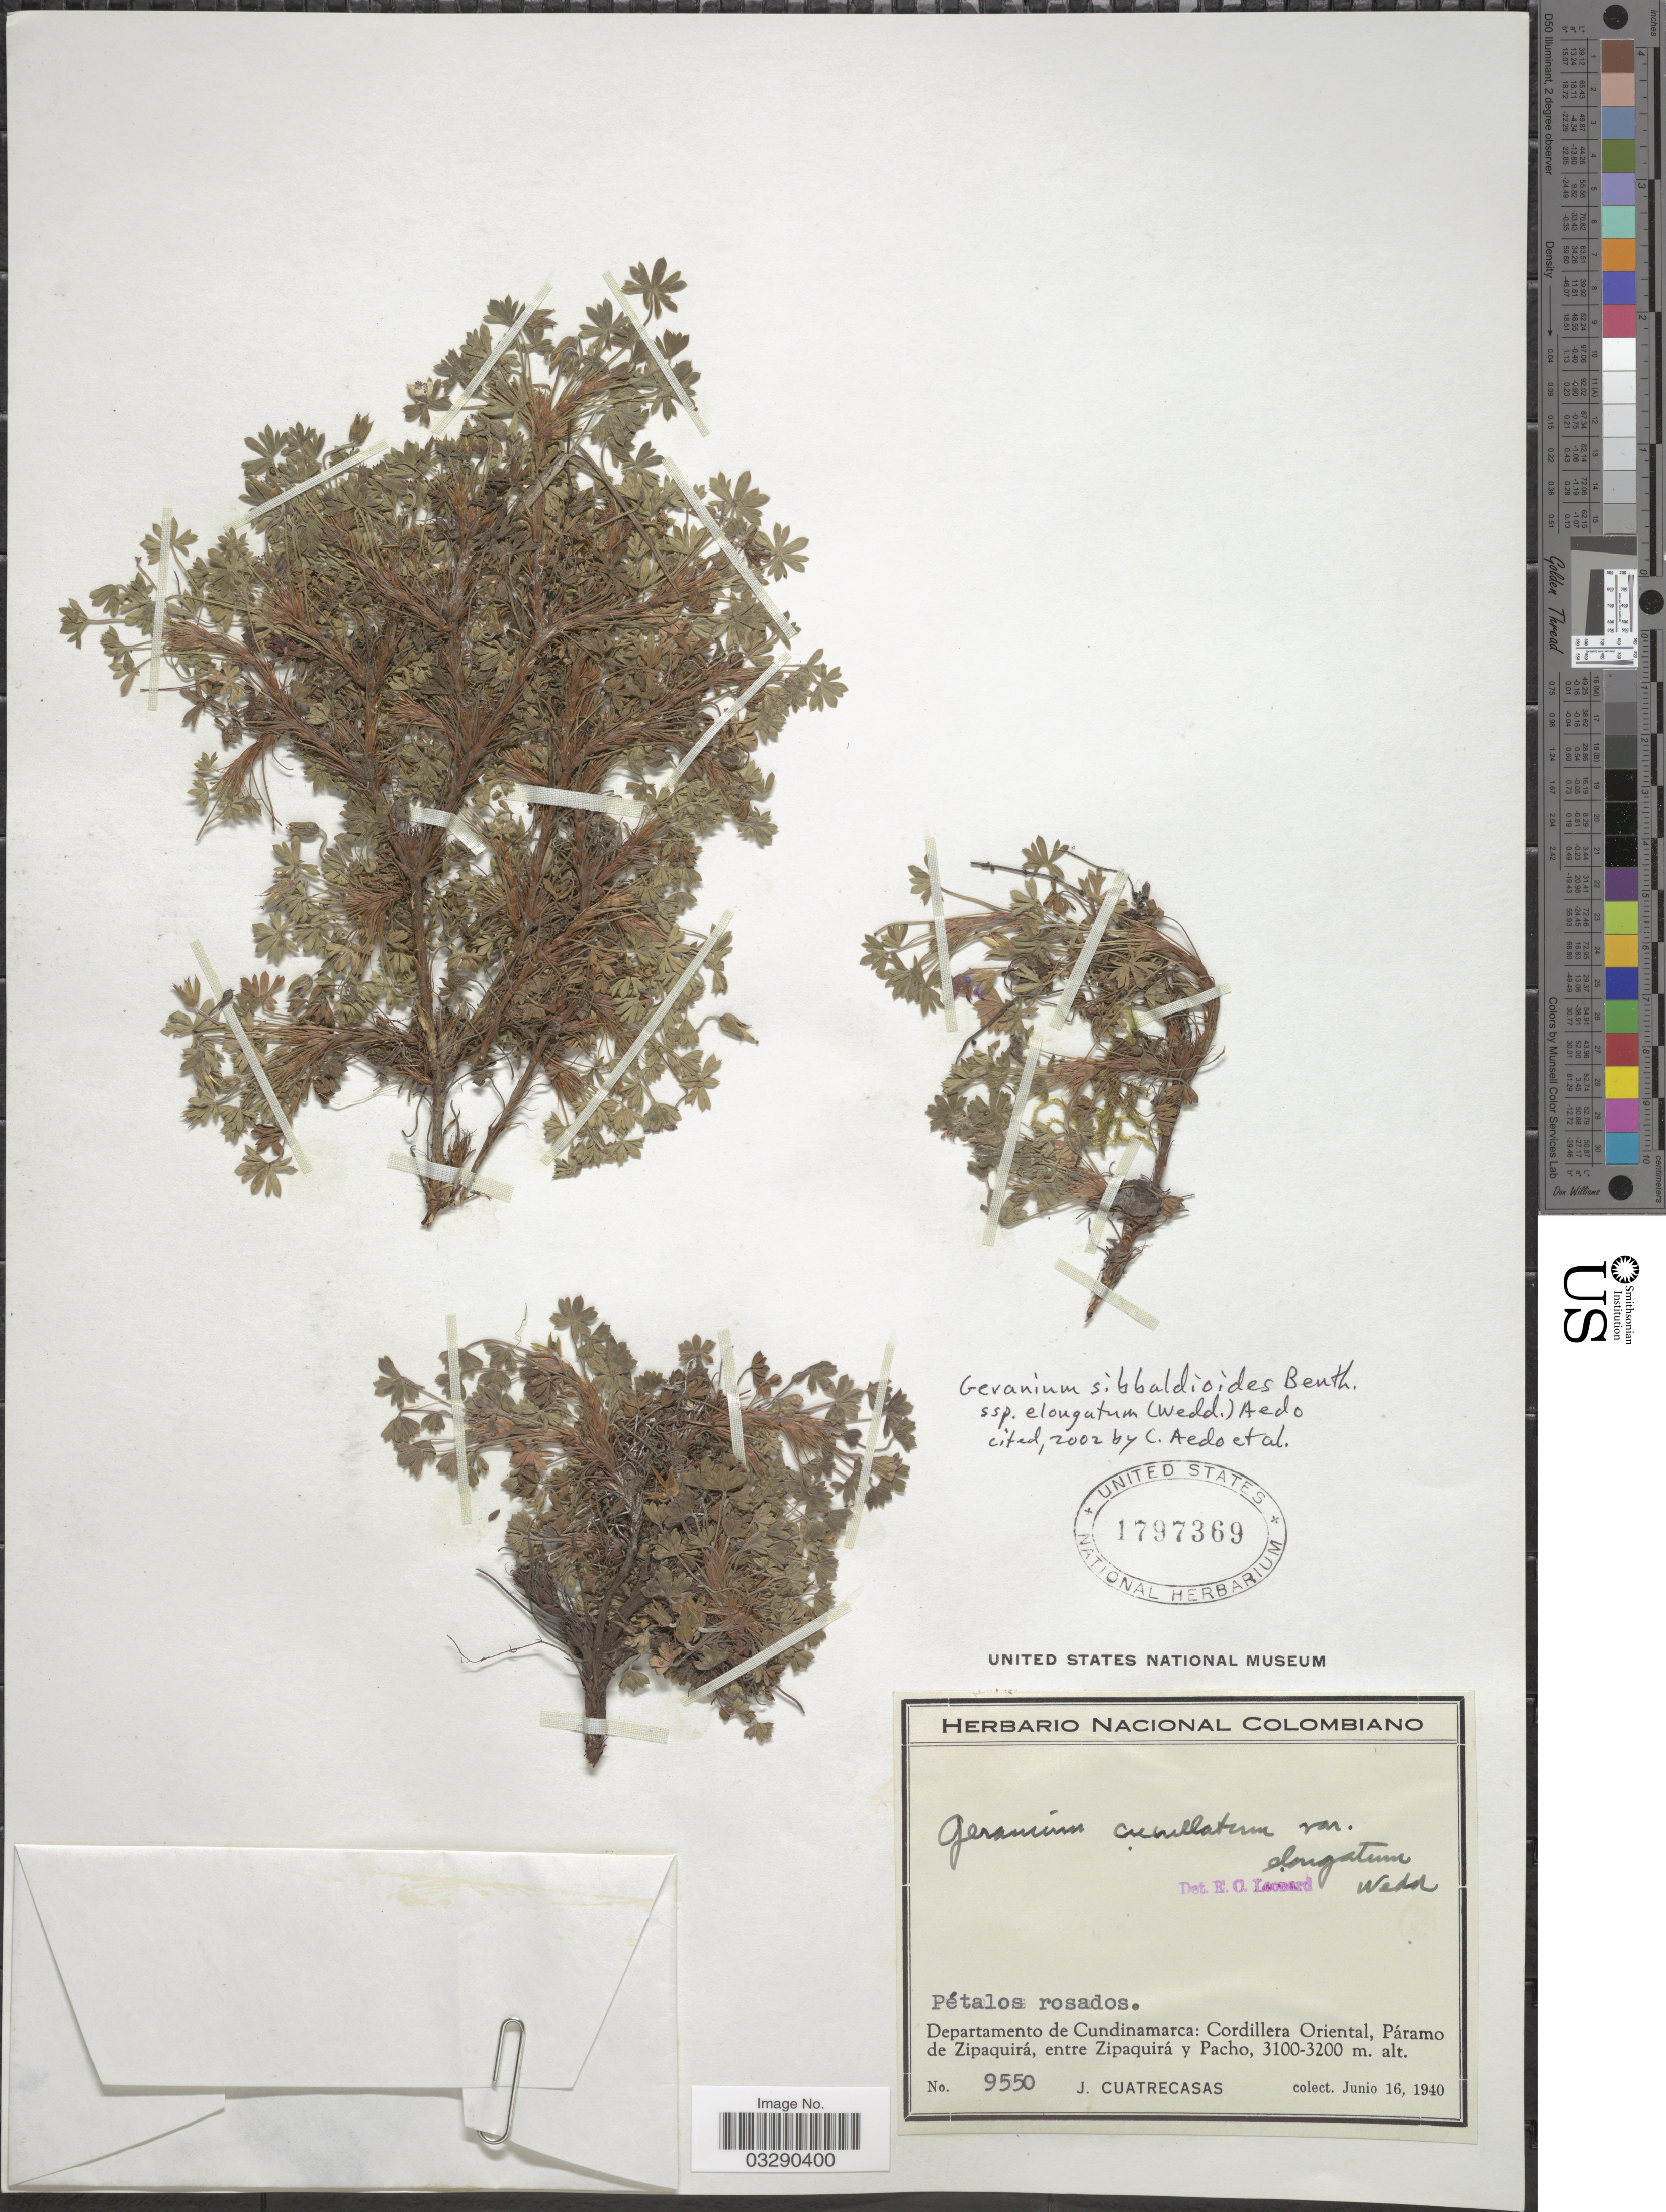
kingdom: Plantae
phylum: Tracheophyta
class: Magnoliopsida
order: Geraniales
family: Geraniaceae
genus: Geranium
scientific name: Geranium sibbaldioides subsp. elongatum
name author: (Wedd.) Aedo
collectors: J. Cuatrecasas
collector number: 9550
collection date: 1940-06-16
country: Colombia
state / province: Cundinamarca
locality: Departamento de Cundinamarca: Cordillera Oriental, Páramo de Zipaquirá, entre Zipaquirá y Pacho.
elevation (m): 3100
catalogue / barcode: US 1797369